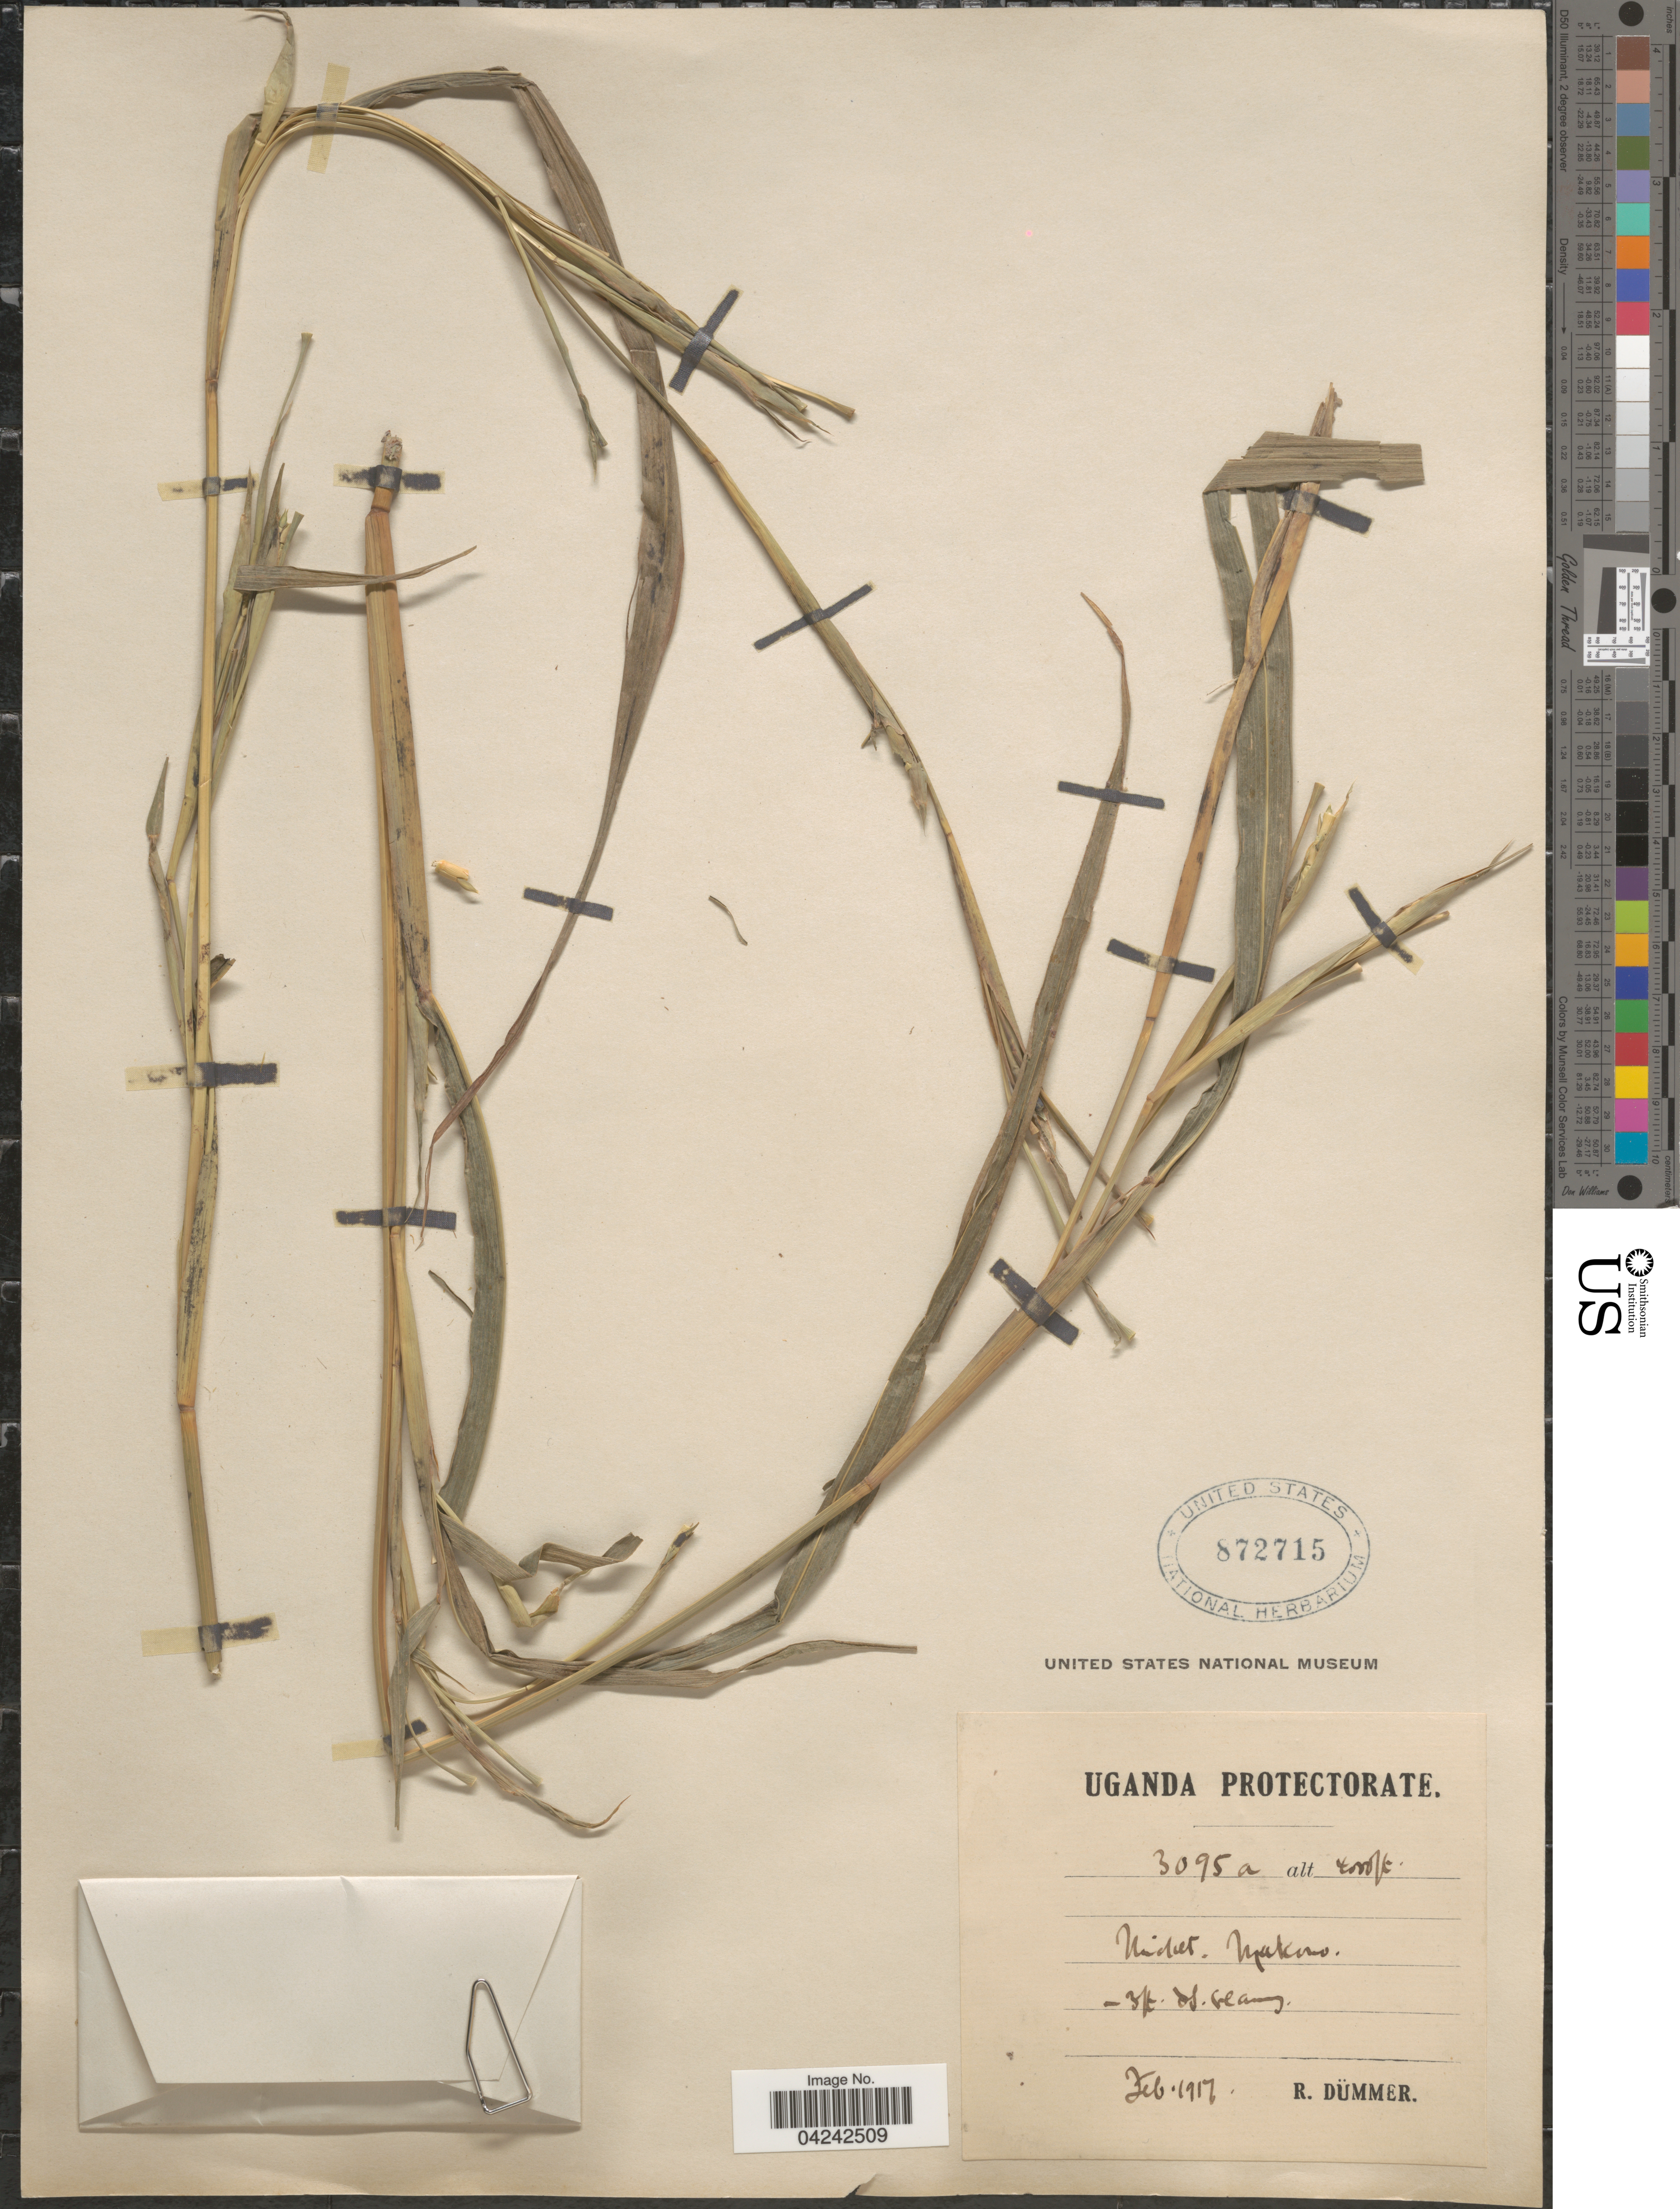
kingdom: Plantae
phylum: Tracheophyta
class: Liliopsida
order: Poales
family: Poaceae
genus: Rottboellia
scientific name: Rottboellia cochinchinensis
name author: (Lour.) Clayton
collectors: R. Duemmer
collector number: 3095a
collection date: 1917-02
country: Uganda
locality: Uganda Protectorate. Mukono.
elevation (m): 1219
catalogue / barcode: US 872715